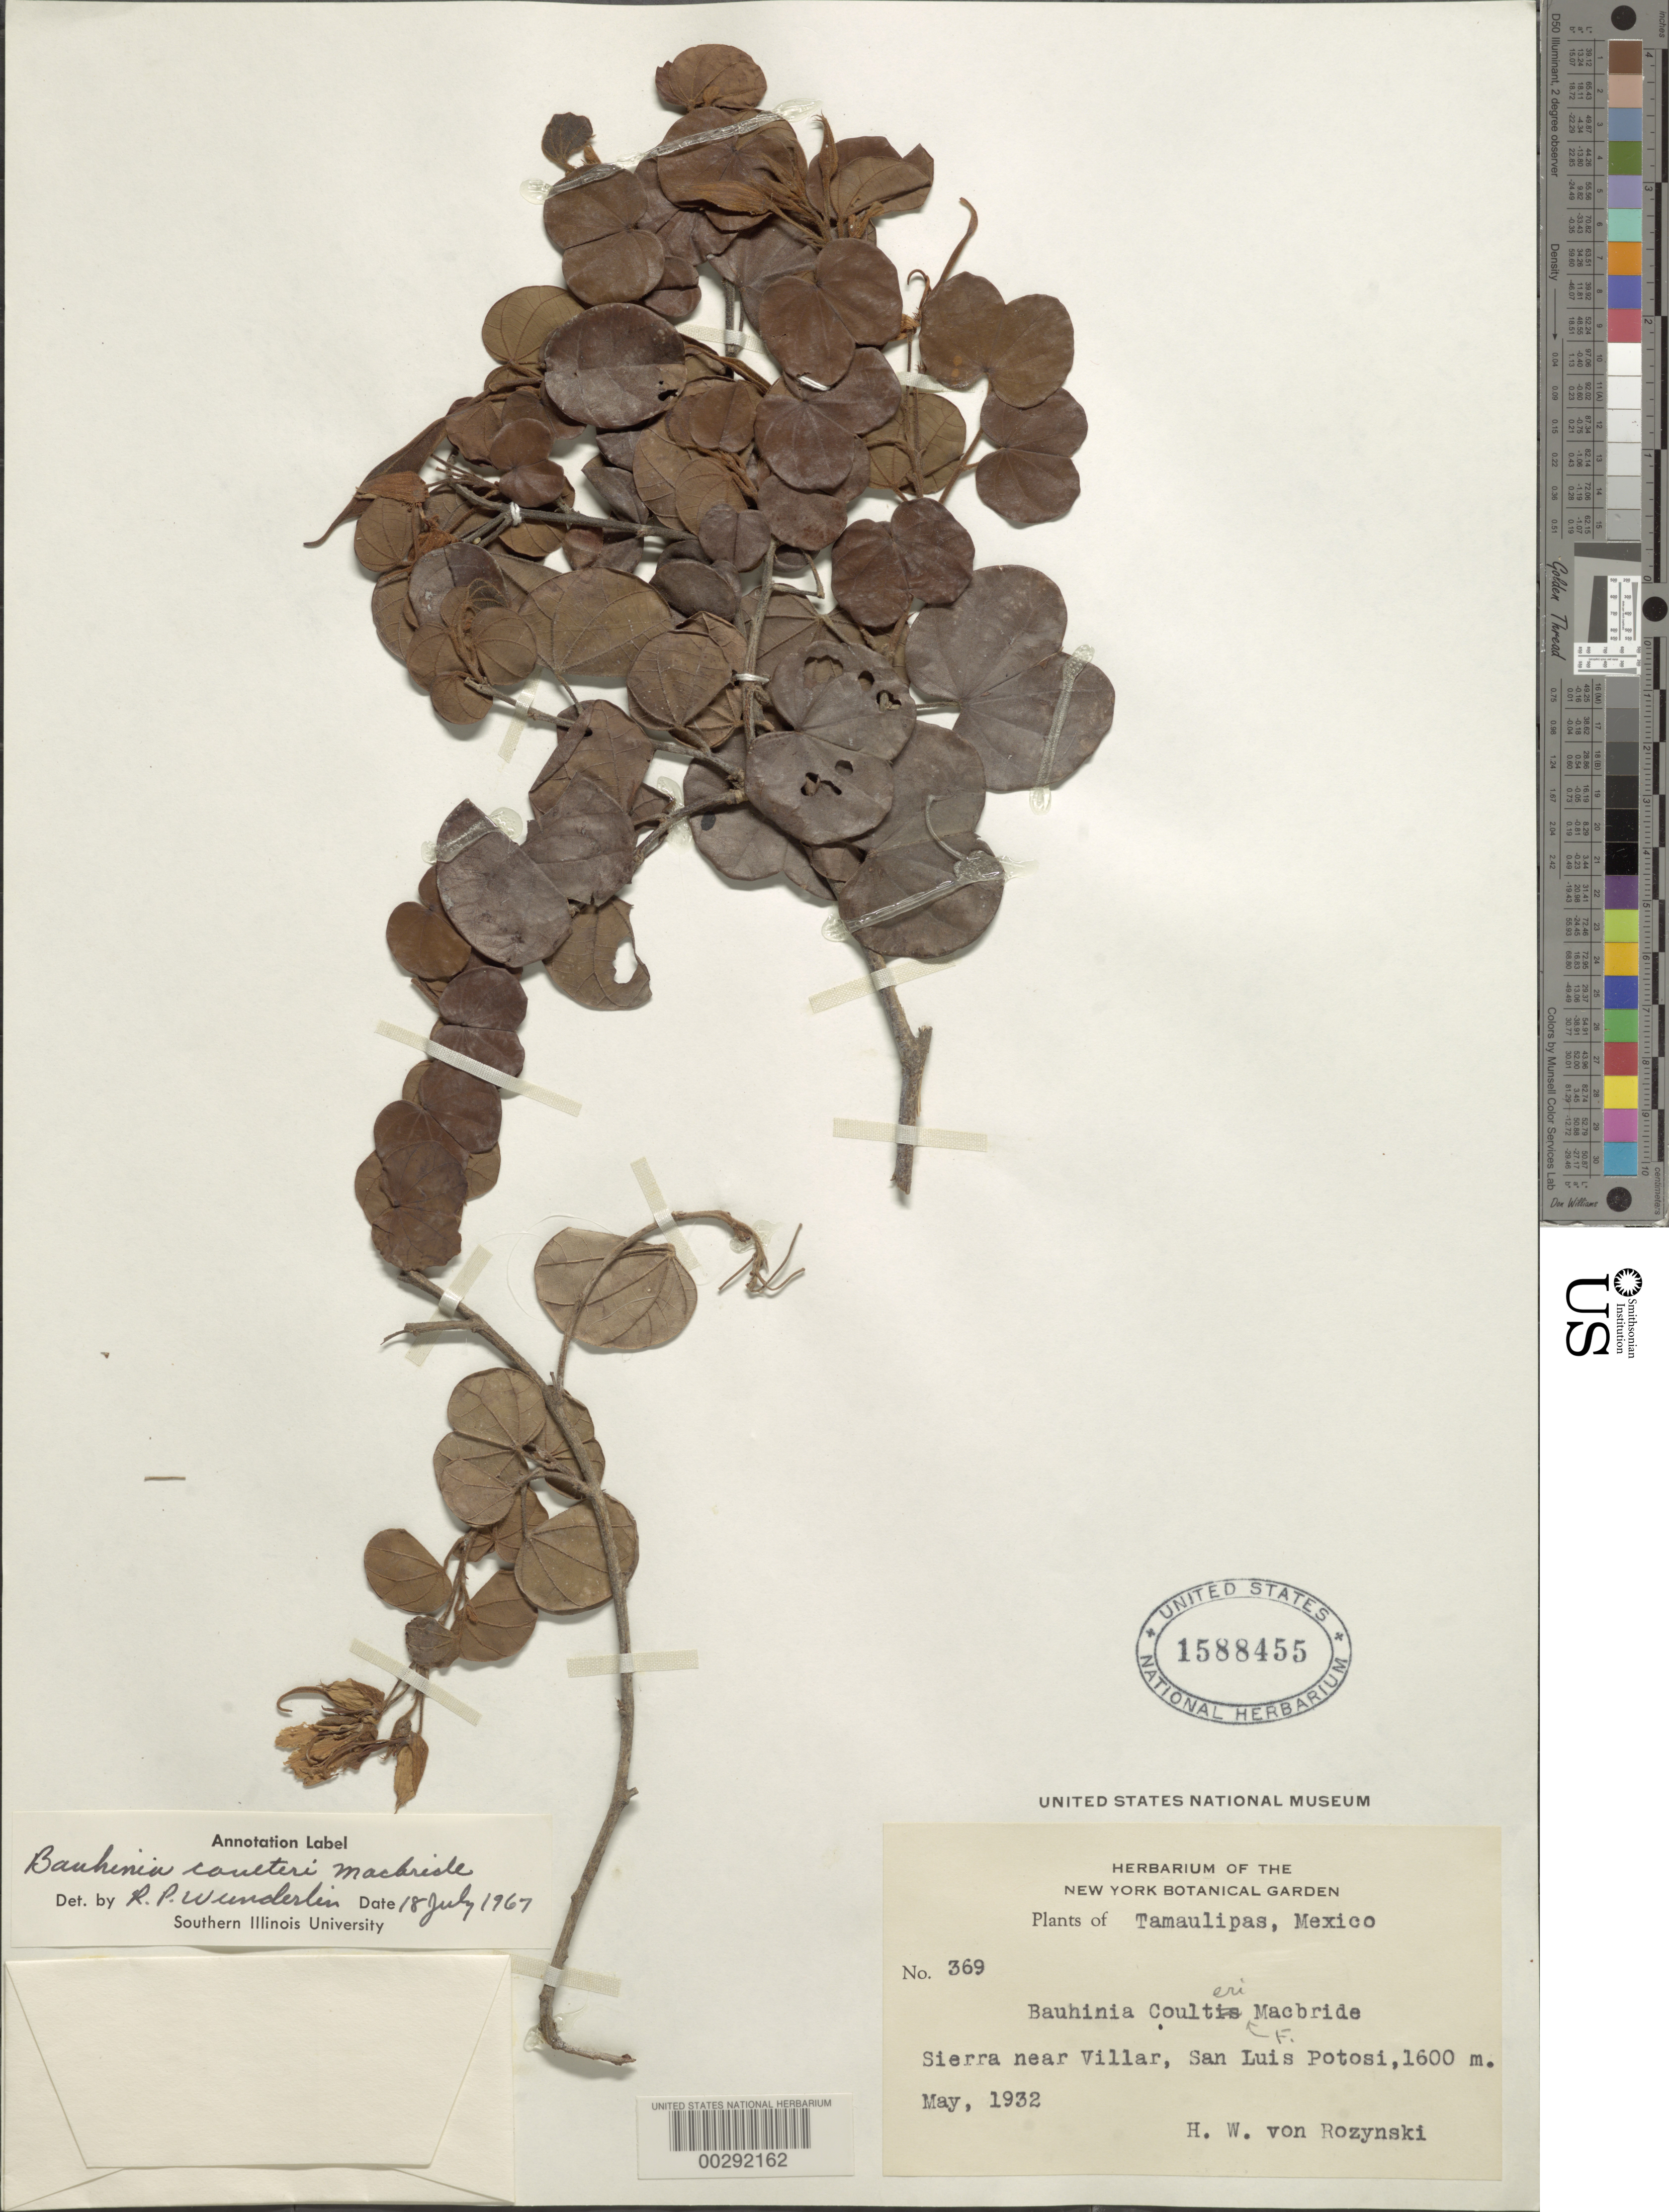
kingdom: Plantae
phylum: Tracheophyta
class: Magnoliopsida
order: Fabales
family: Fabaceae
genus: Bauhinia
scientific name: Bauhinia coulteri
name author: J.F. Macbr.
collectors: H. von Rozynski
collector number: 369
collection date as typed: May 1932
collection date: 1932-05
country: Mexico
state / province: Tamaulipas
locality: Sierra near villar, slp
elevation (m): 1600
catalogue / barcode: US 1588455